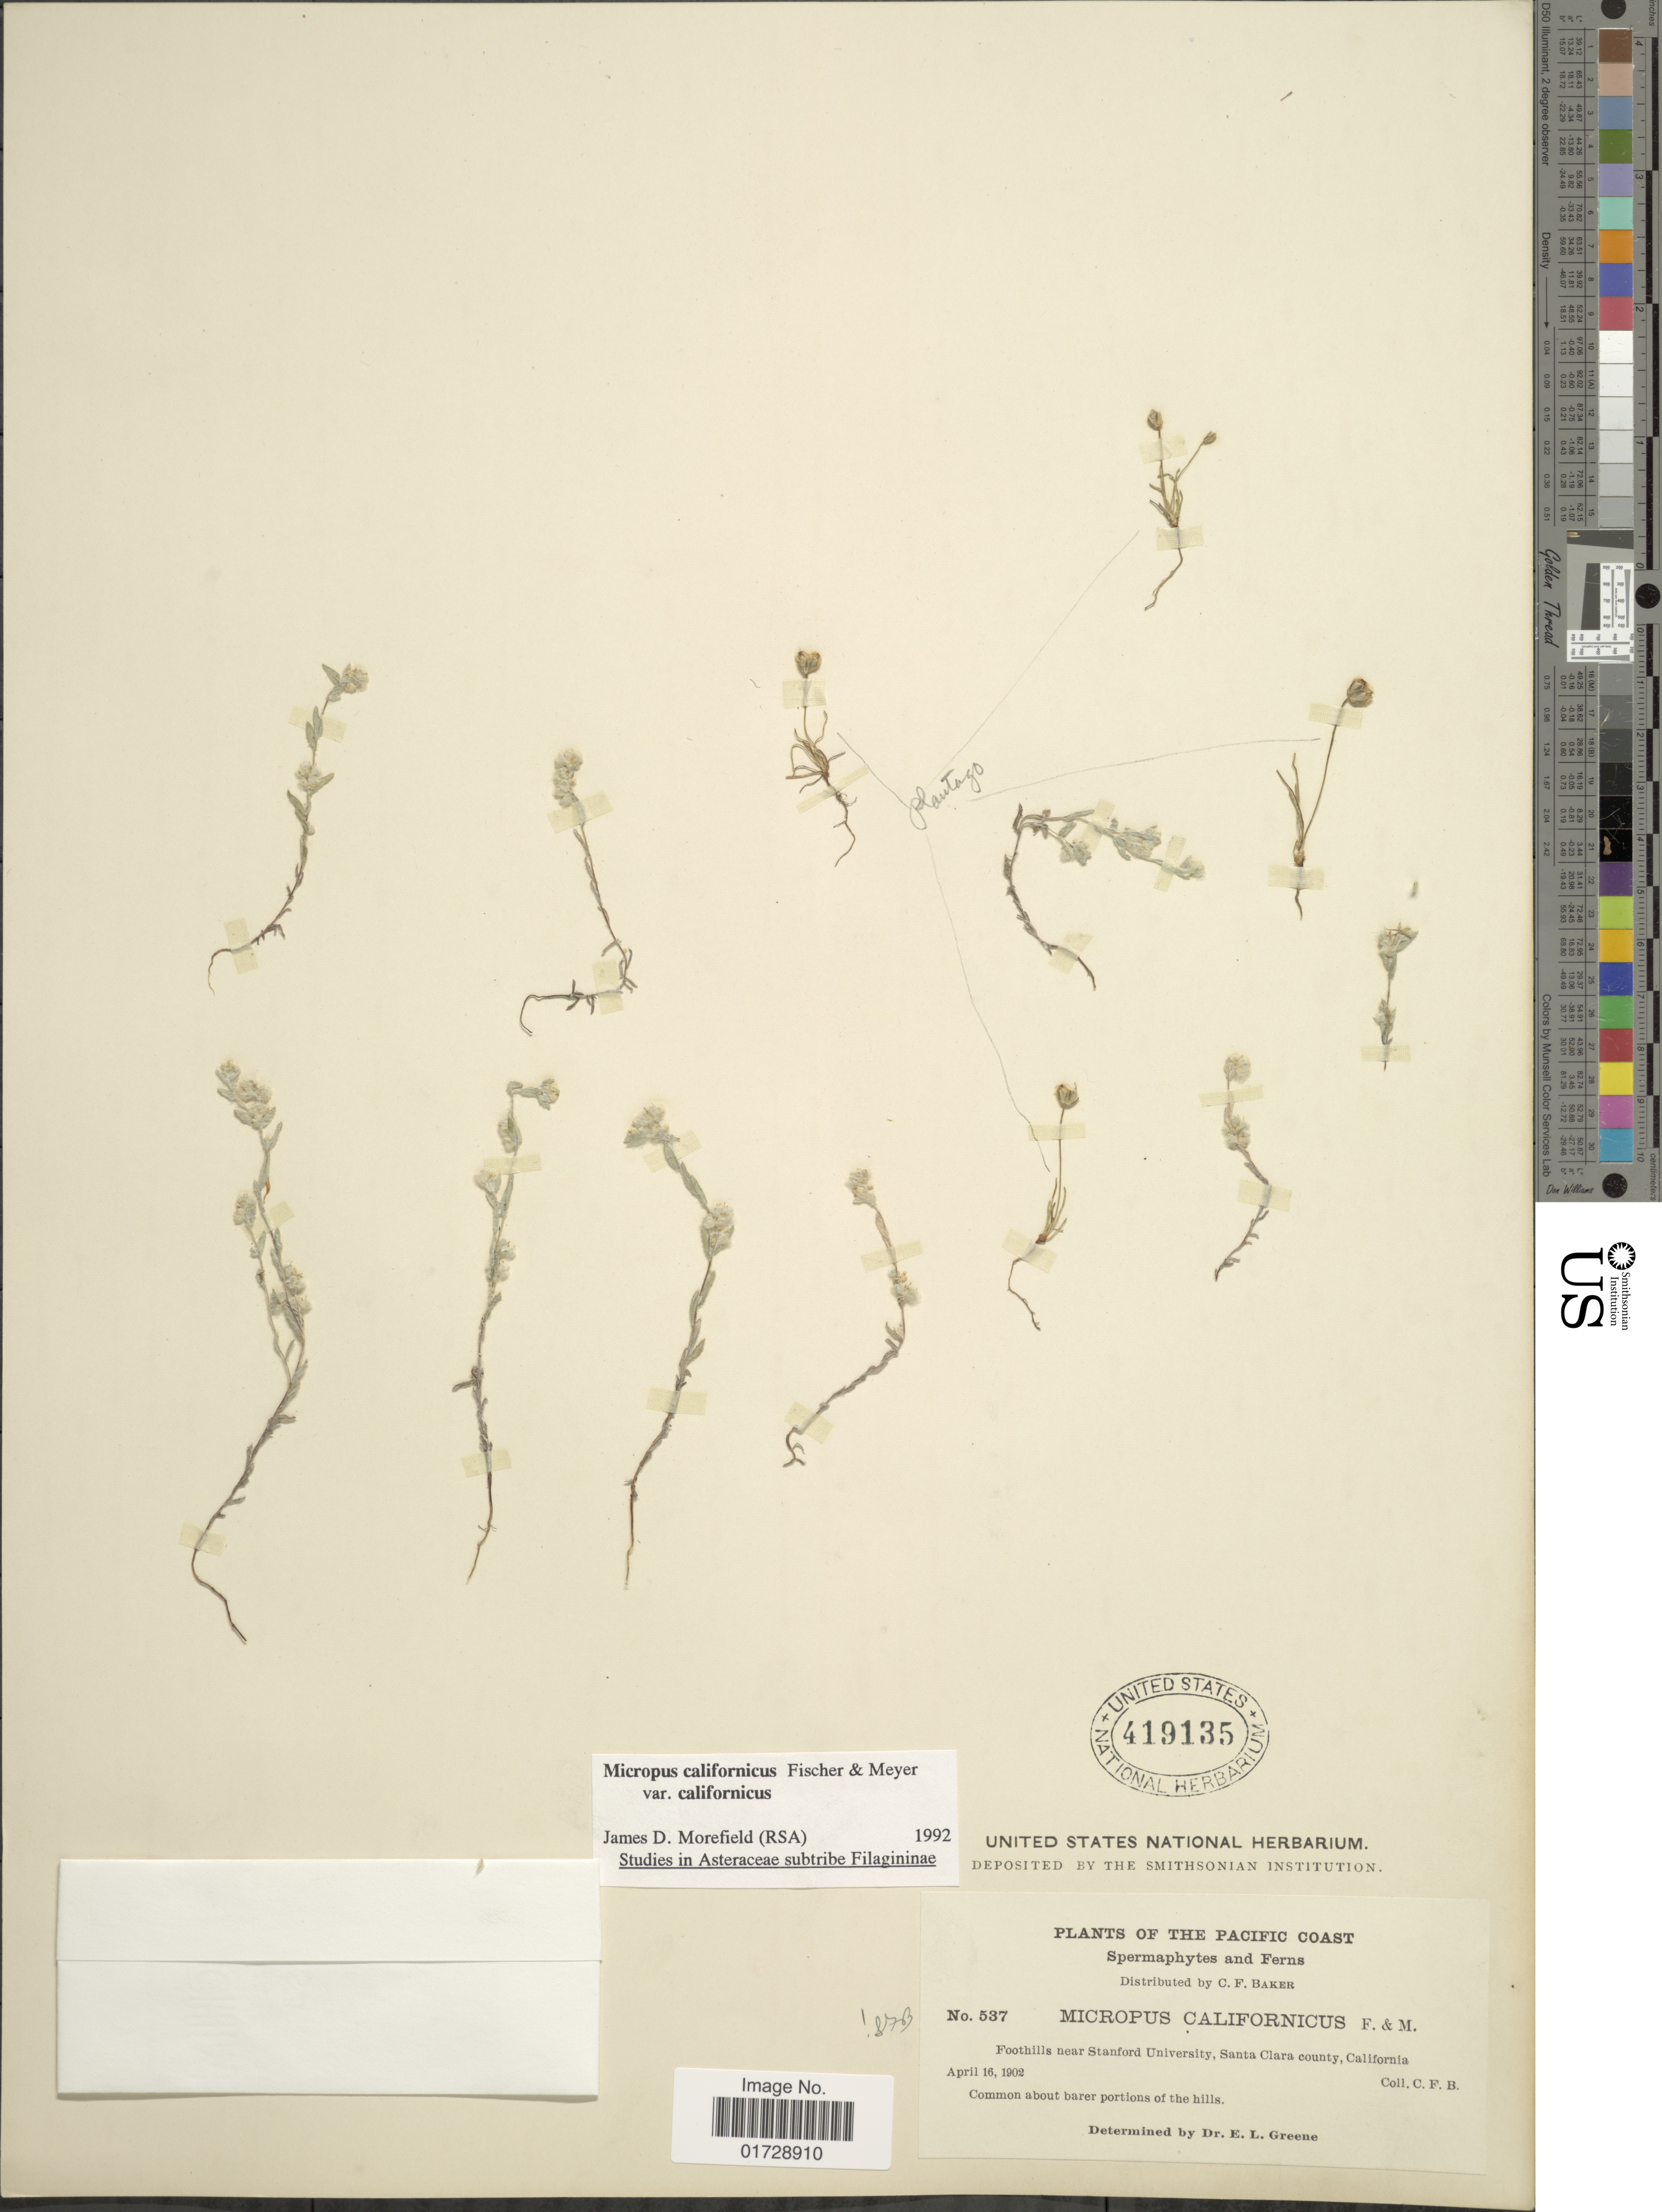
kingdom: Plantae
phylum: Tracheophyta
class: Magnoliopsida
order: Asterales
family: Asteraceae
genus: Micropus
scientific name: Micropus californicus var. californicus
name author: Fisch. & C.A. Mey.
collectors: C. F. Baker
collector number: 537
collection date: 1902-04-16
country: United States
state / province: California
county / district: Santa Clara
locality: near Stanford University, Santa Clara county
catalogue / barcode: US 419135